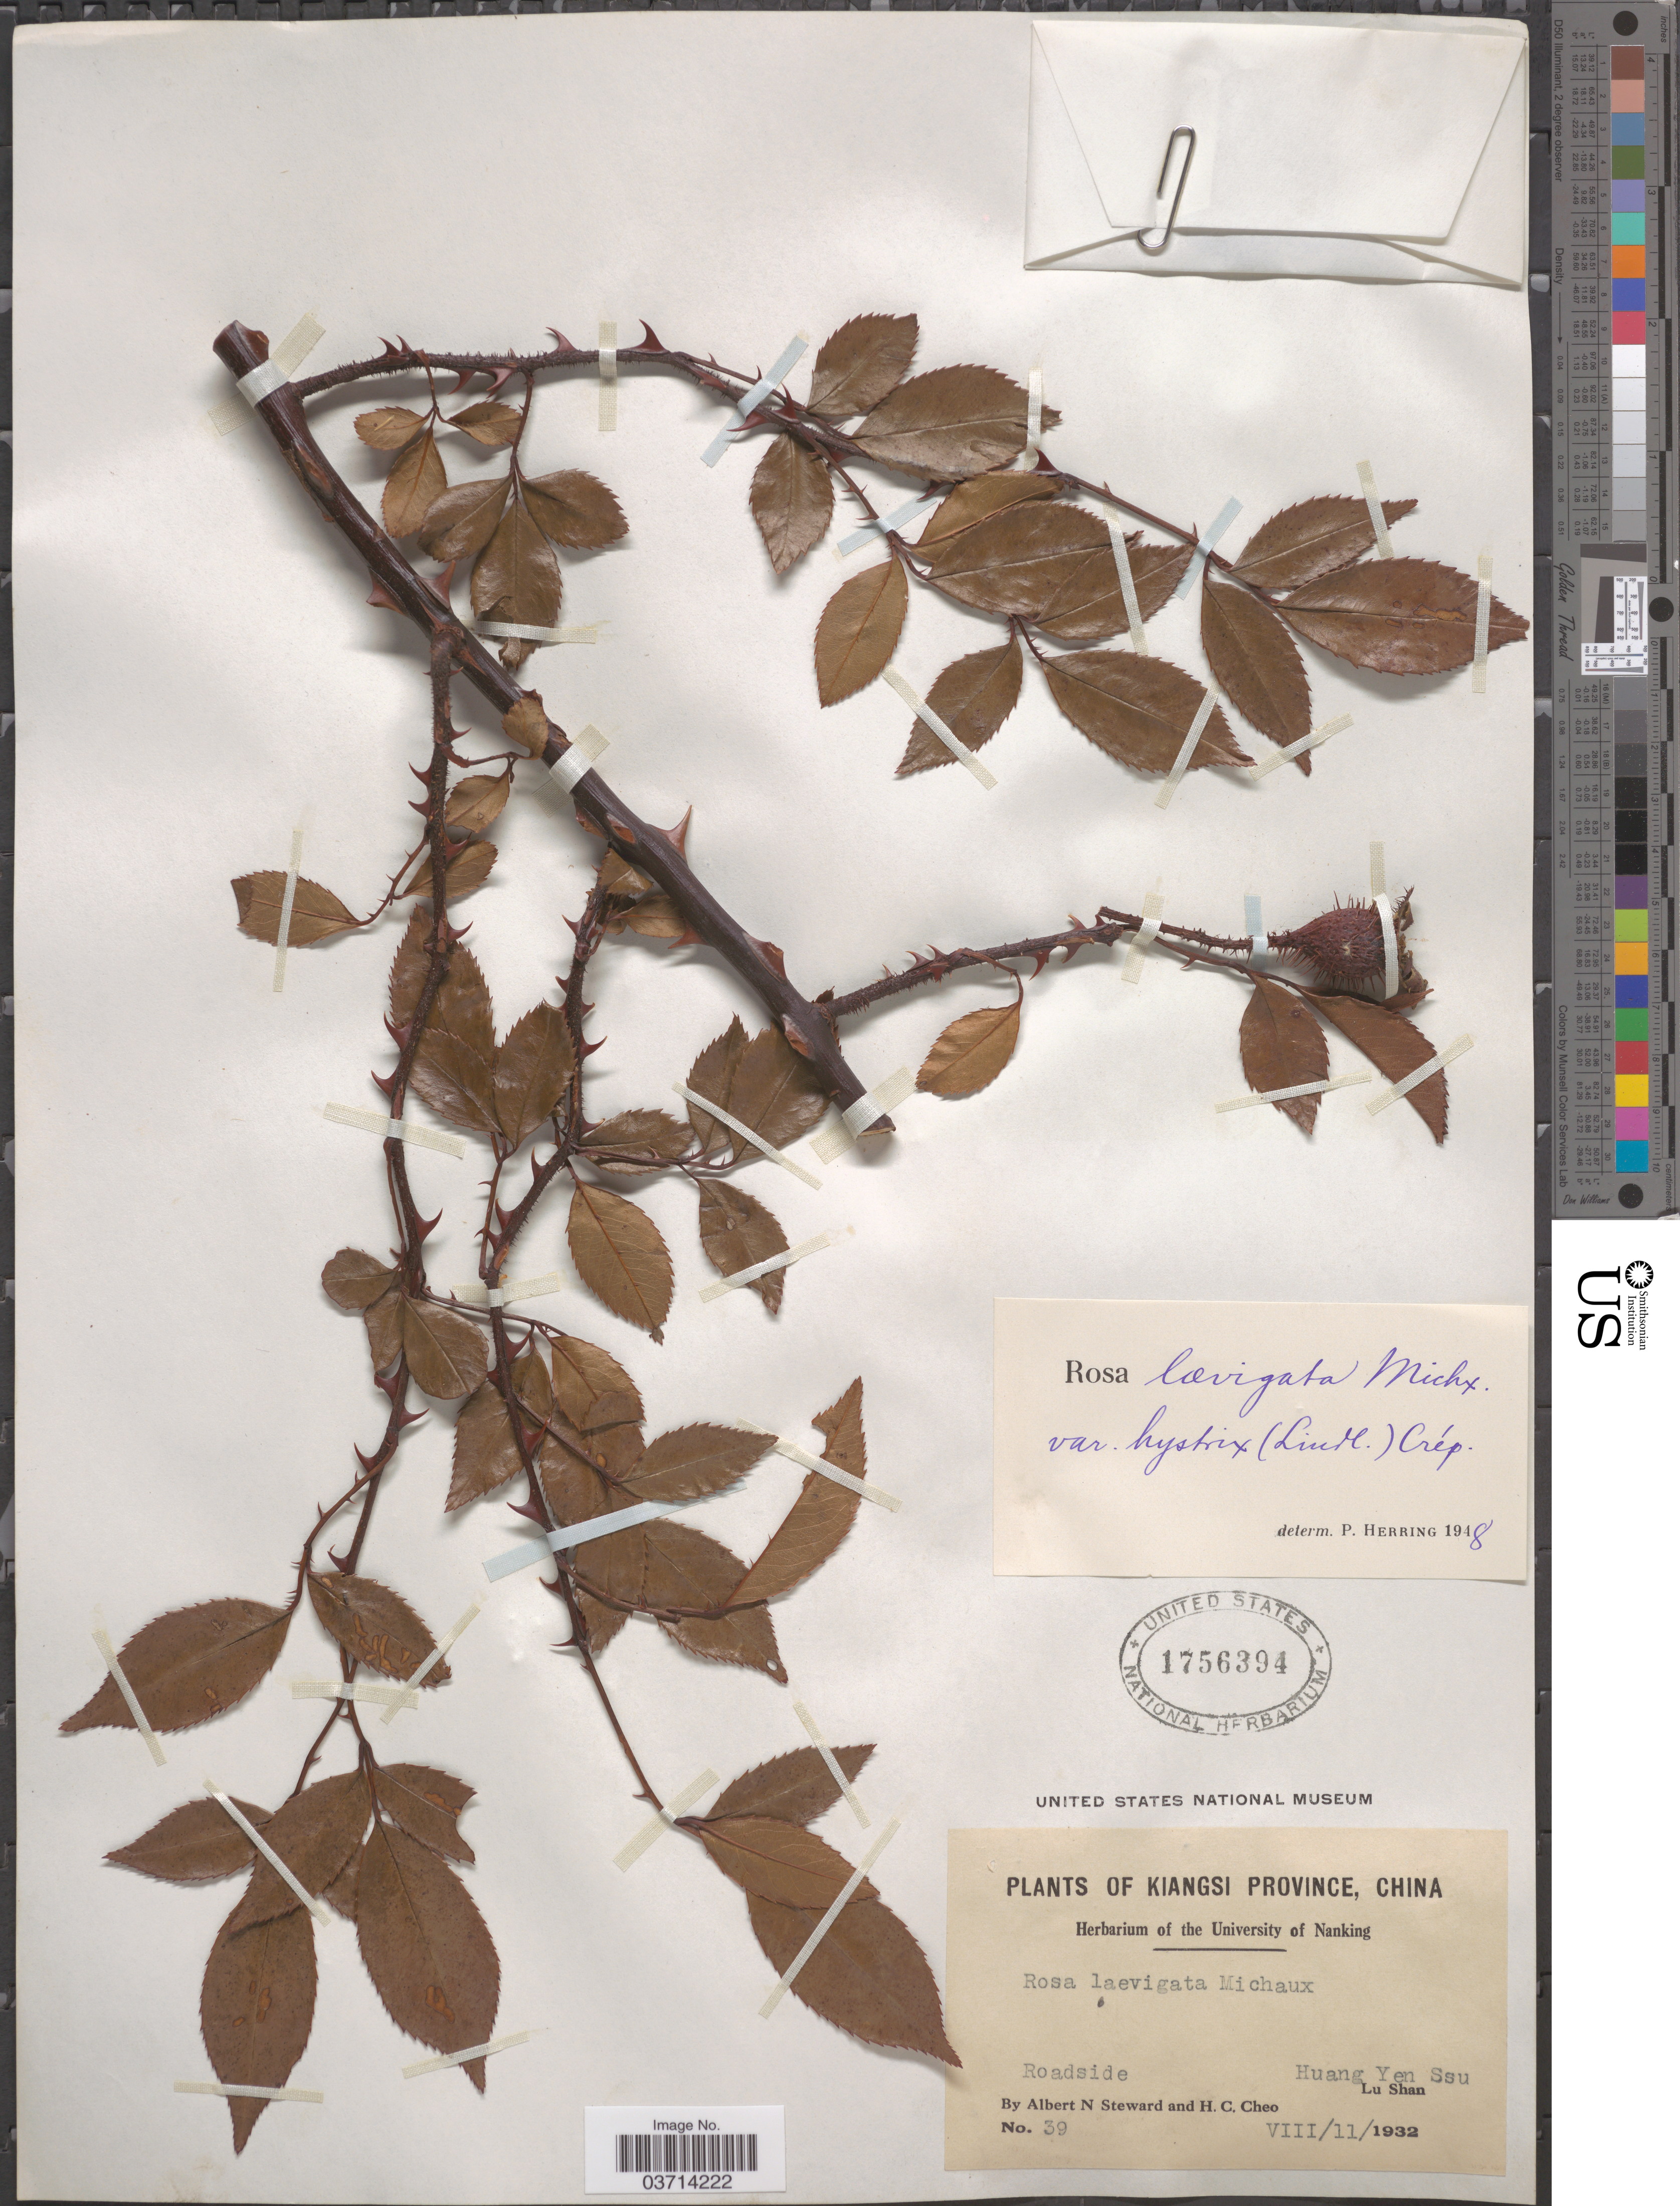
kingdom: Plantae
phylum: Tracheophyta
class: Magnoliopsida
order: Rosales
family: Rosaceae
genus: Rosa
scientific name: Rosa laevigata var. hystrix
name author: (Lindl.) Crép.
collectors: A. N. Steward & H. Cheo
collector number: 39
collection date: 1932-08-11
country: China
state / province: Jiangxi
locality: Kiangsi Province. Huang Yen Ssu Lu Shan.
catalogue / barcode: US 1756394